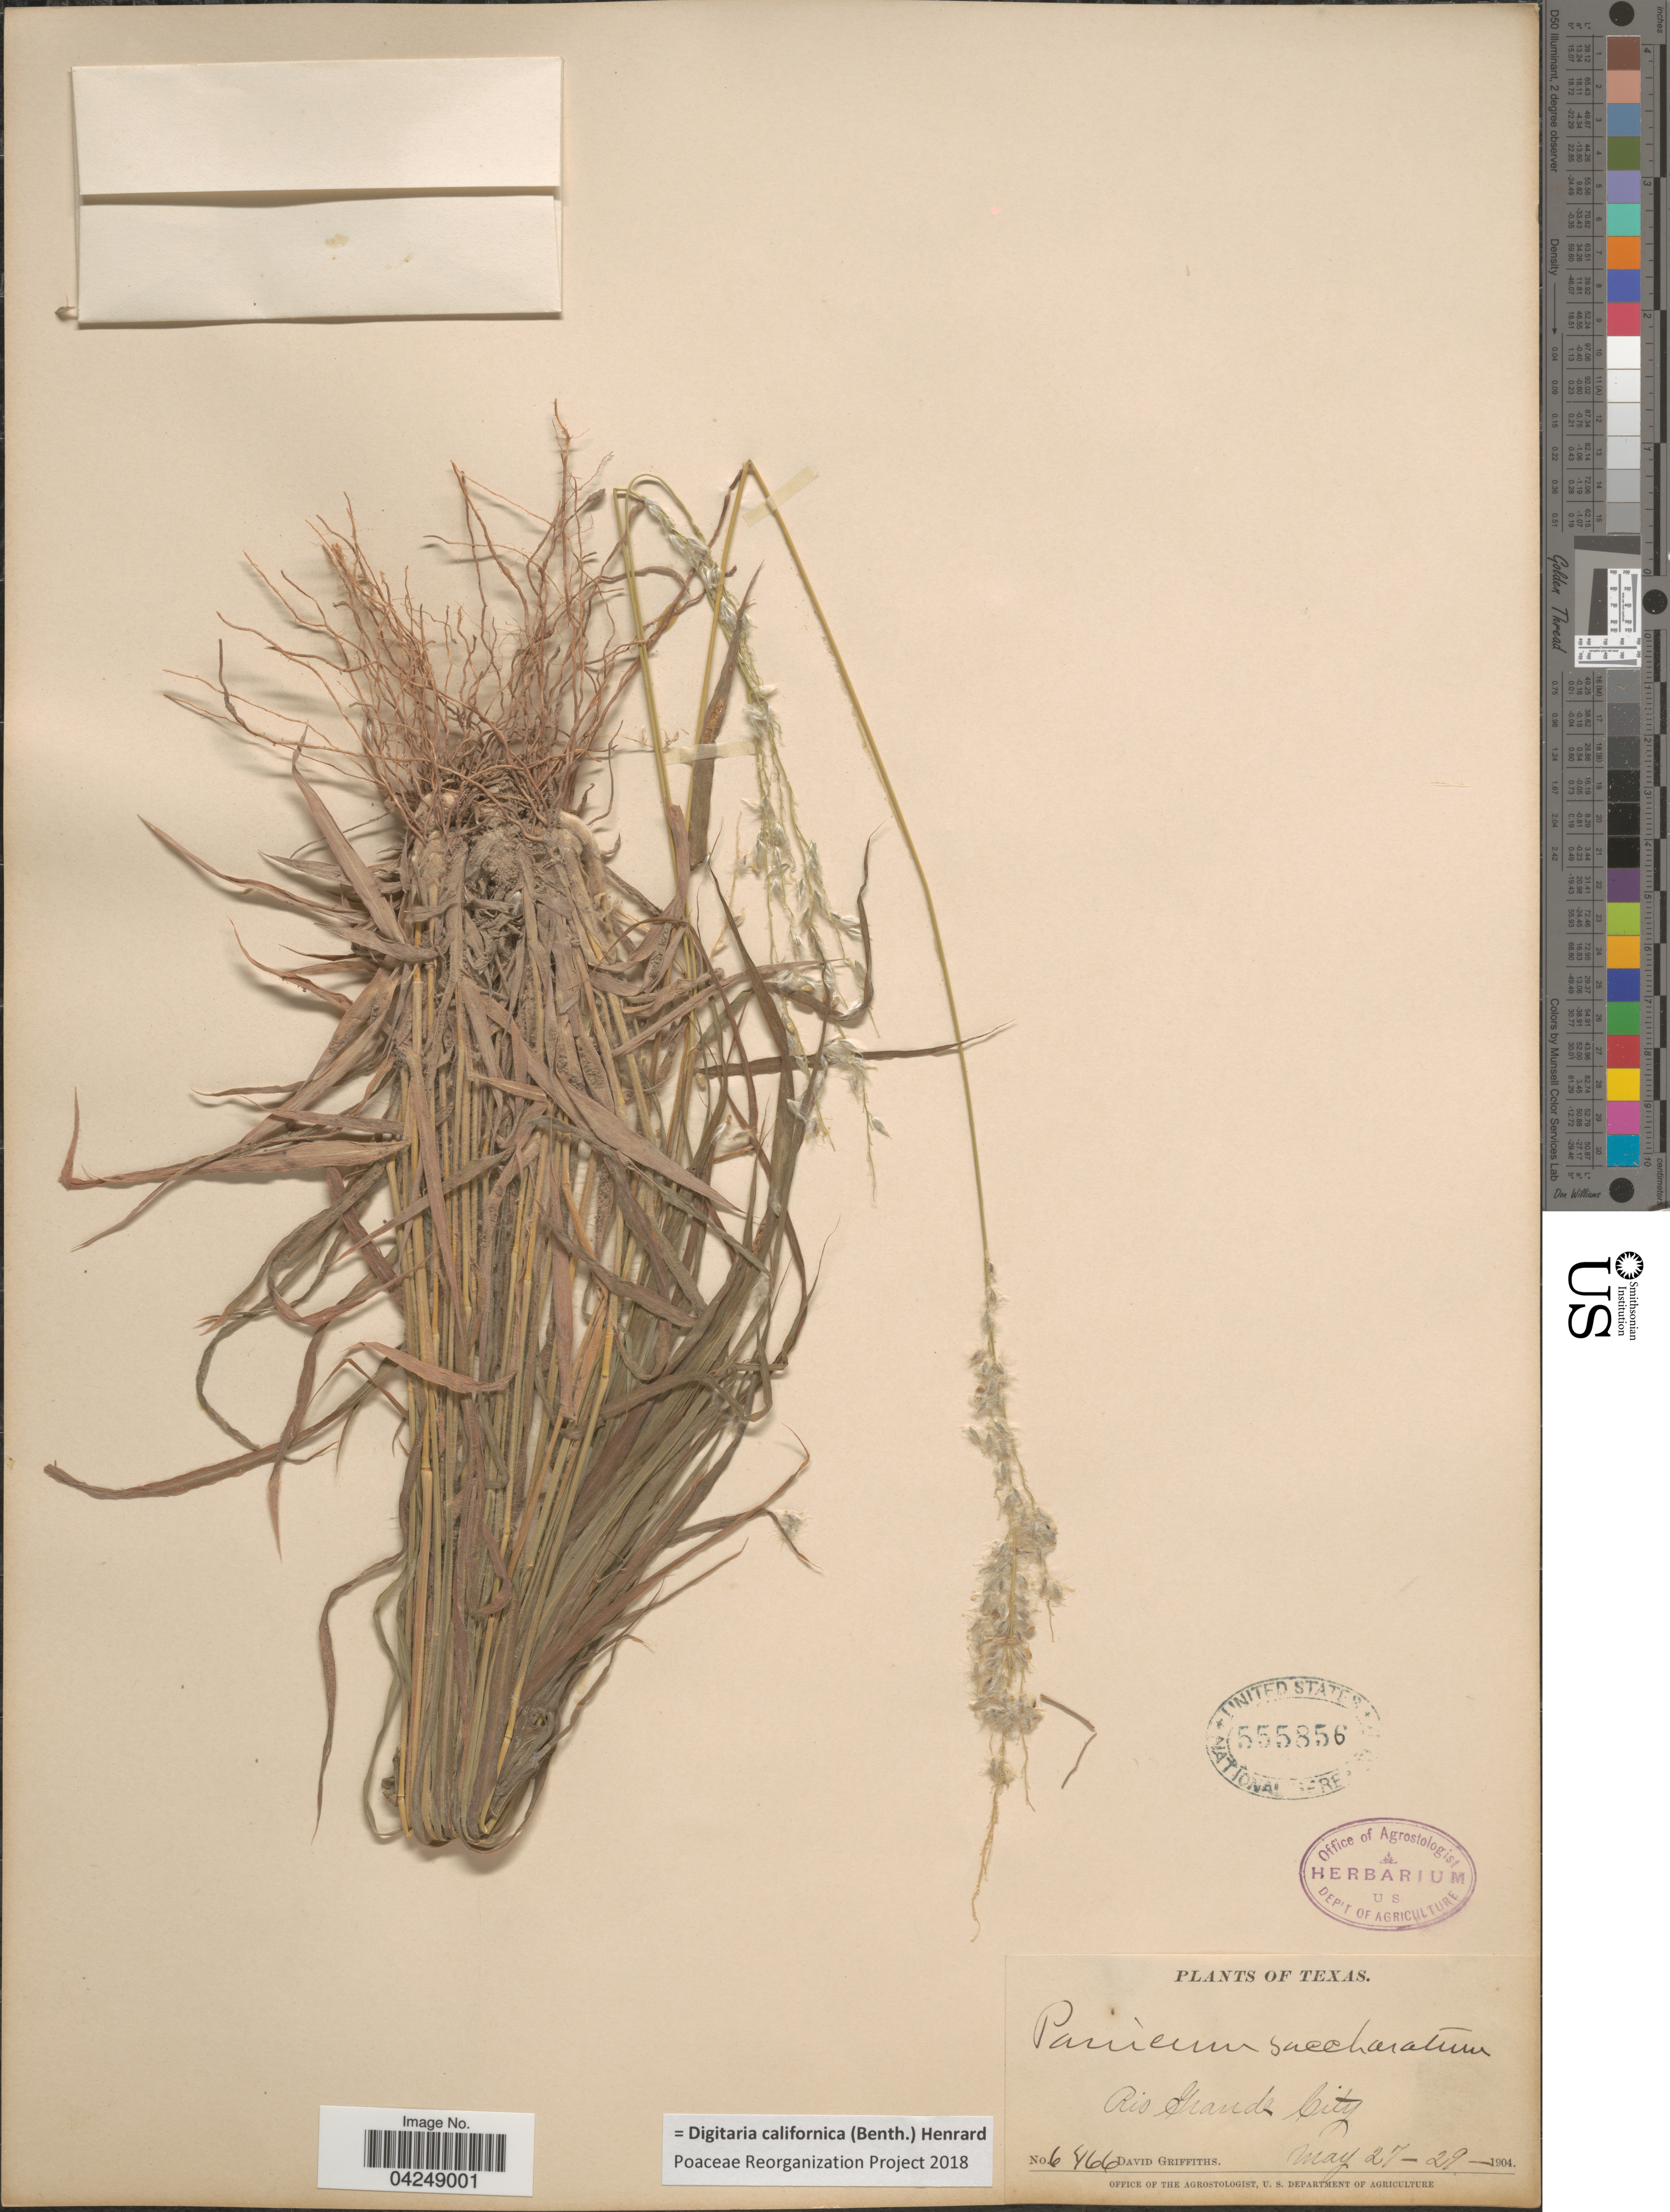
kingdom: Plantae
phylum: Tracheophyta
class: Liliopsida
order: Poales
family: Poaceae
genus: Digitaria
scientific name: Digitaria californica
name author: (Benth.) Henr.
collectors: D. Griffiths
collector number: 6466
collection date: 1904-05-27/1904-05-29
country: United States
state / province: Texas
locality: Rio Grande City.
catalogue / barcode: US 555856